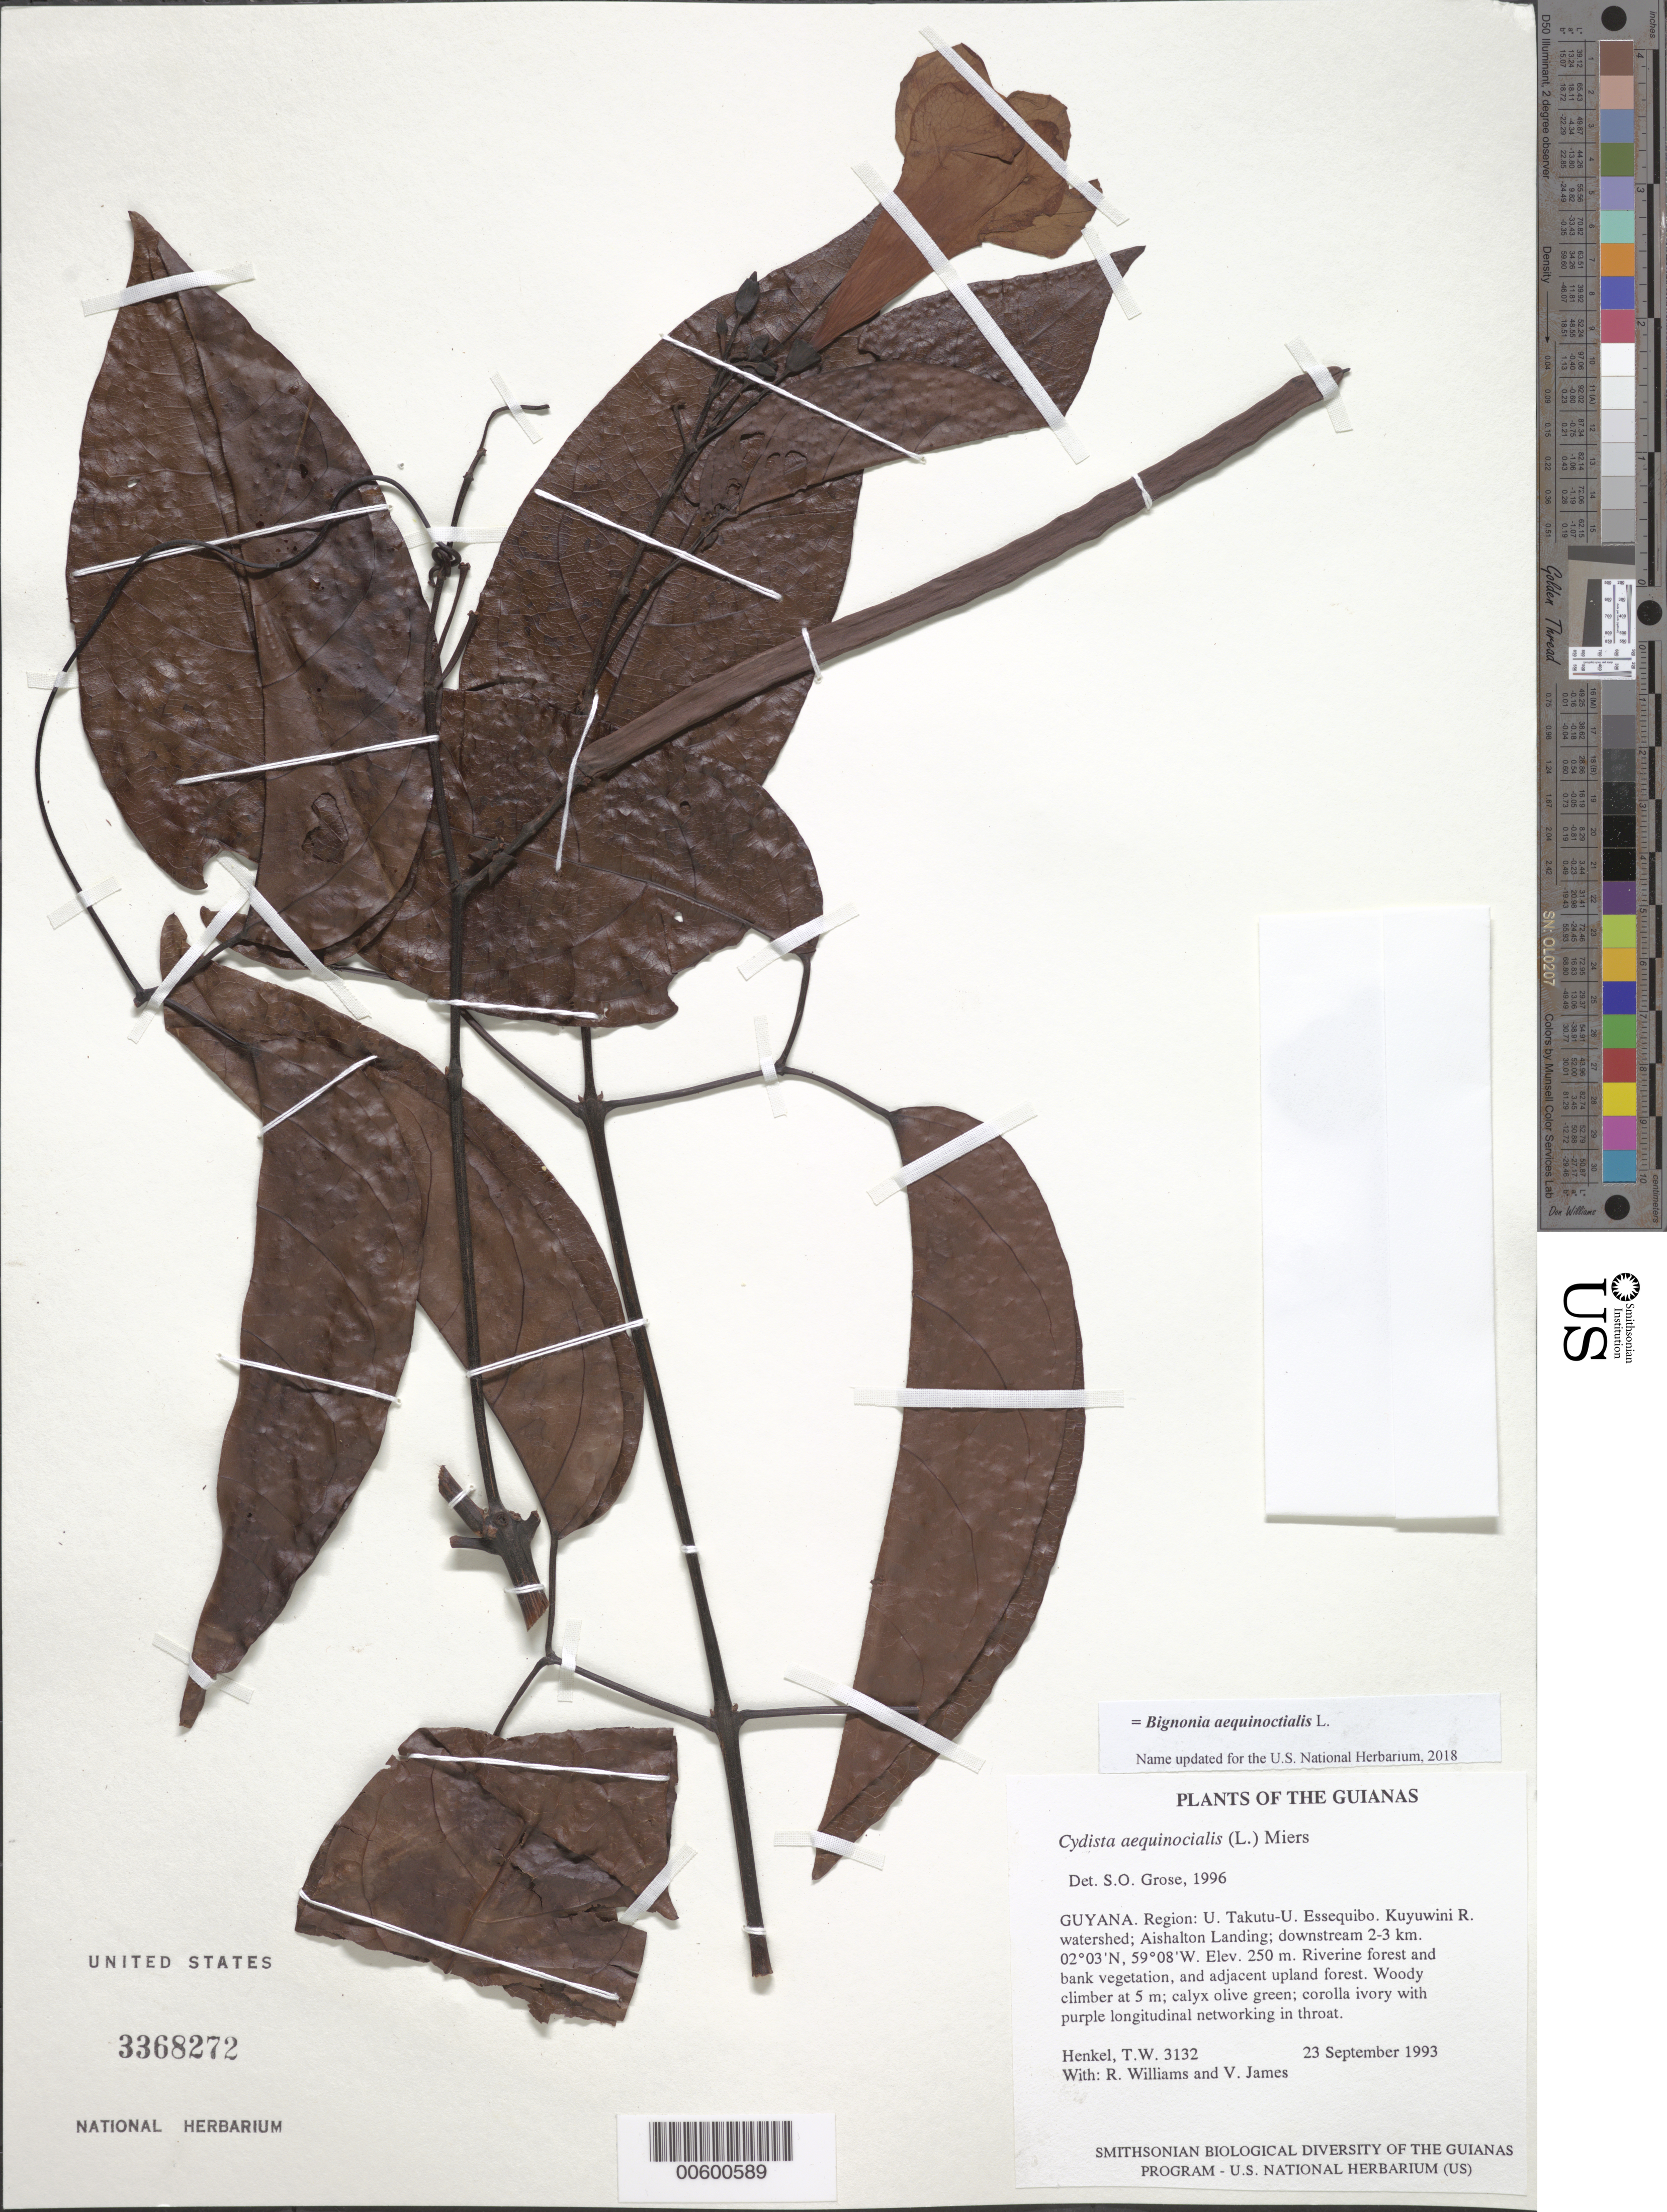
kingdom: Plantae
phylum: Tracheophyta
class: Magnoliopsida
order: Lamiales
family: Bignoniaceae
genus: Bignonia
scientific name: Bignonia aequinoctialis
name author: L.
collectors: T. Henkel, R. Williams & V. James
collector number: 3132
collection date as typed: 23 September 1993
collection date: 1993-09-23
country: Guyana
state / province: U. Takutu-U. Essequibo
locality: Kuyuwini R. watershed; Aishalton Landing; downstream 2-3 km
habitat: Riverine forest and bank vegetation, and adjacent upland forest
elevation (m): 250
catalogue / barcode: US 3368272